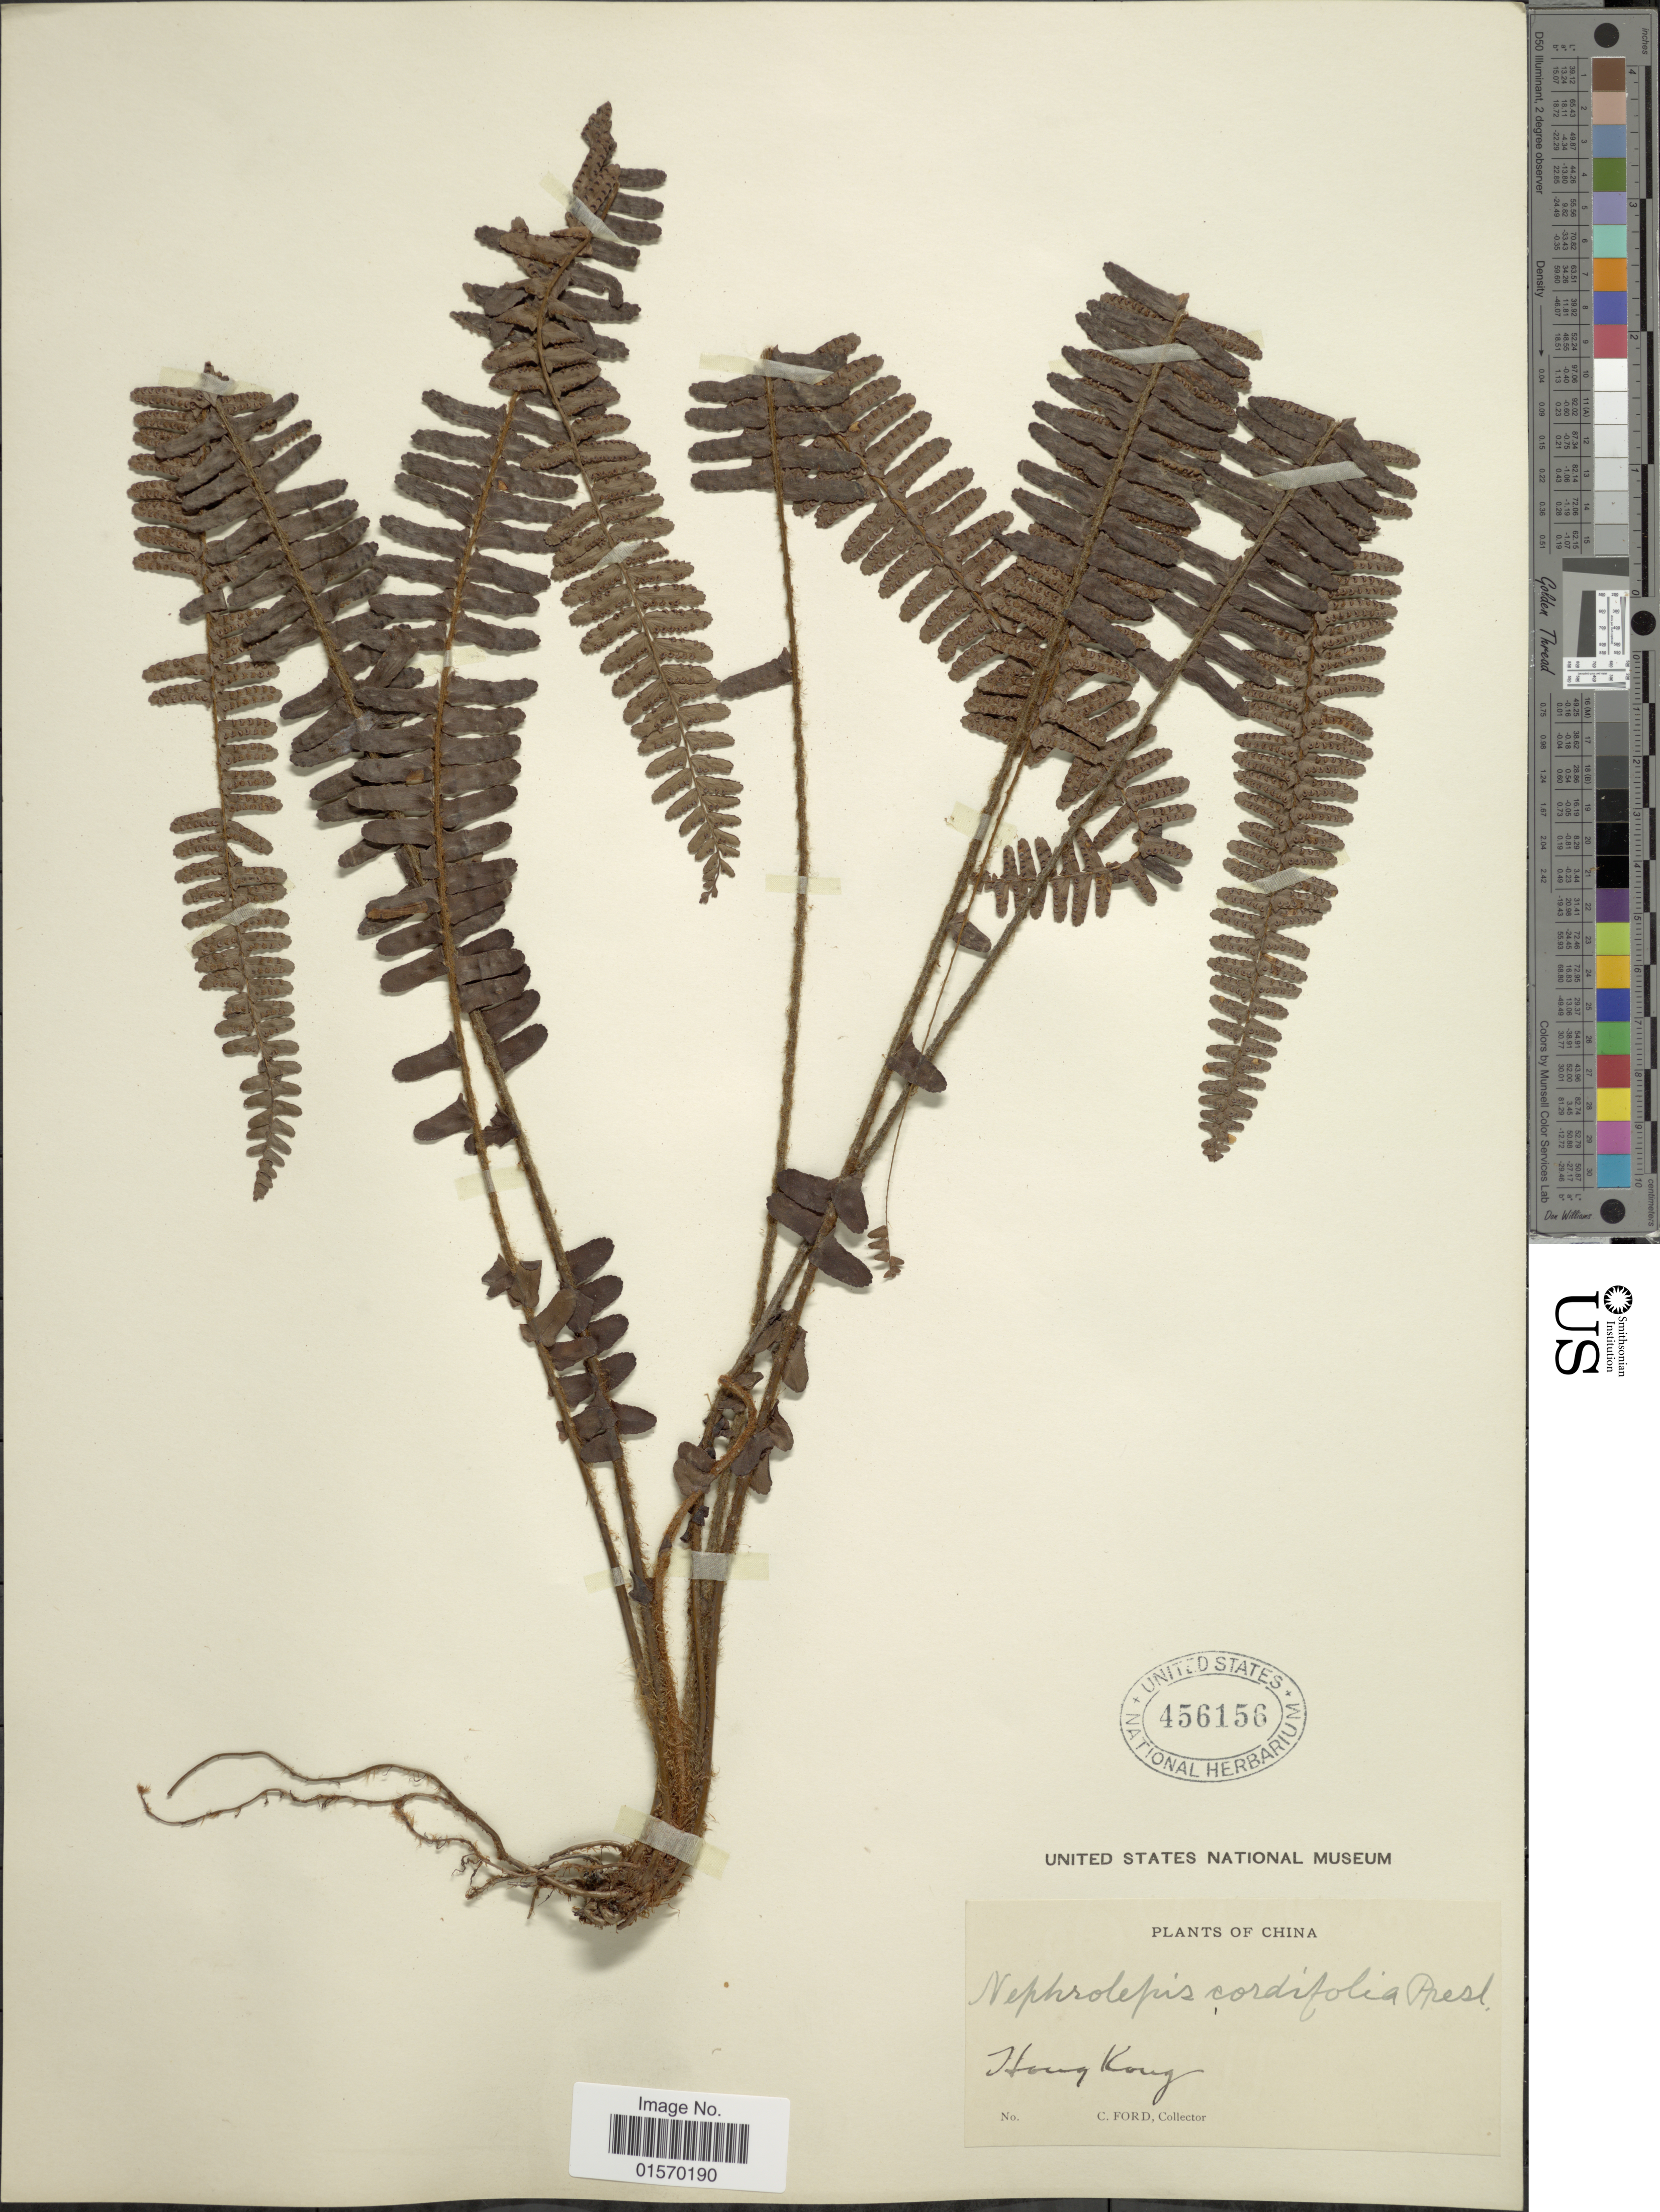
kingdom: Plantae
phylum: Tracheophyta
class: Polypodiopsida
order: Polypodiales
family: Nephrolepidaceae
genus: Nephrolepis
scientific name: Nephrolepis cordifolia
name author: (L.) C. Presl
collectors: C. Ford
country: China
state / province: Hong Kong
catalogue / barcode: US 456156